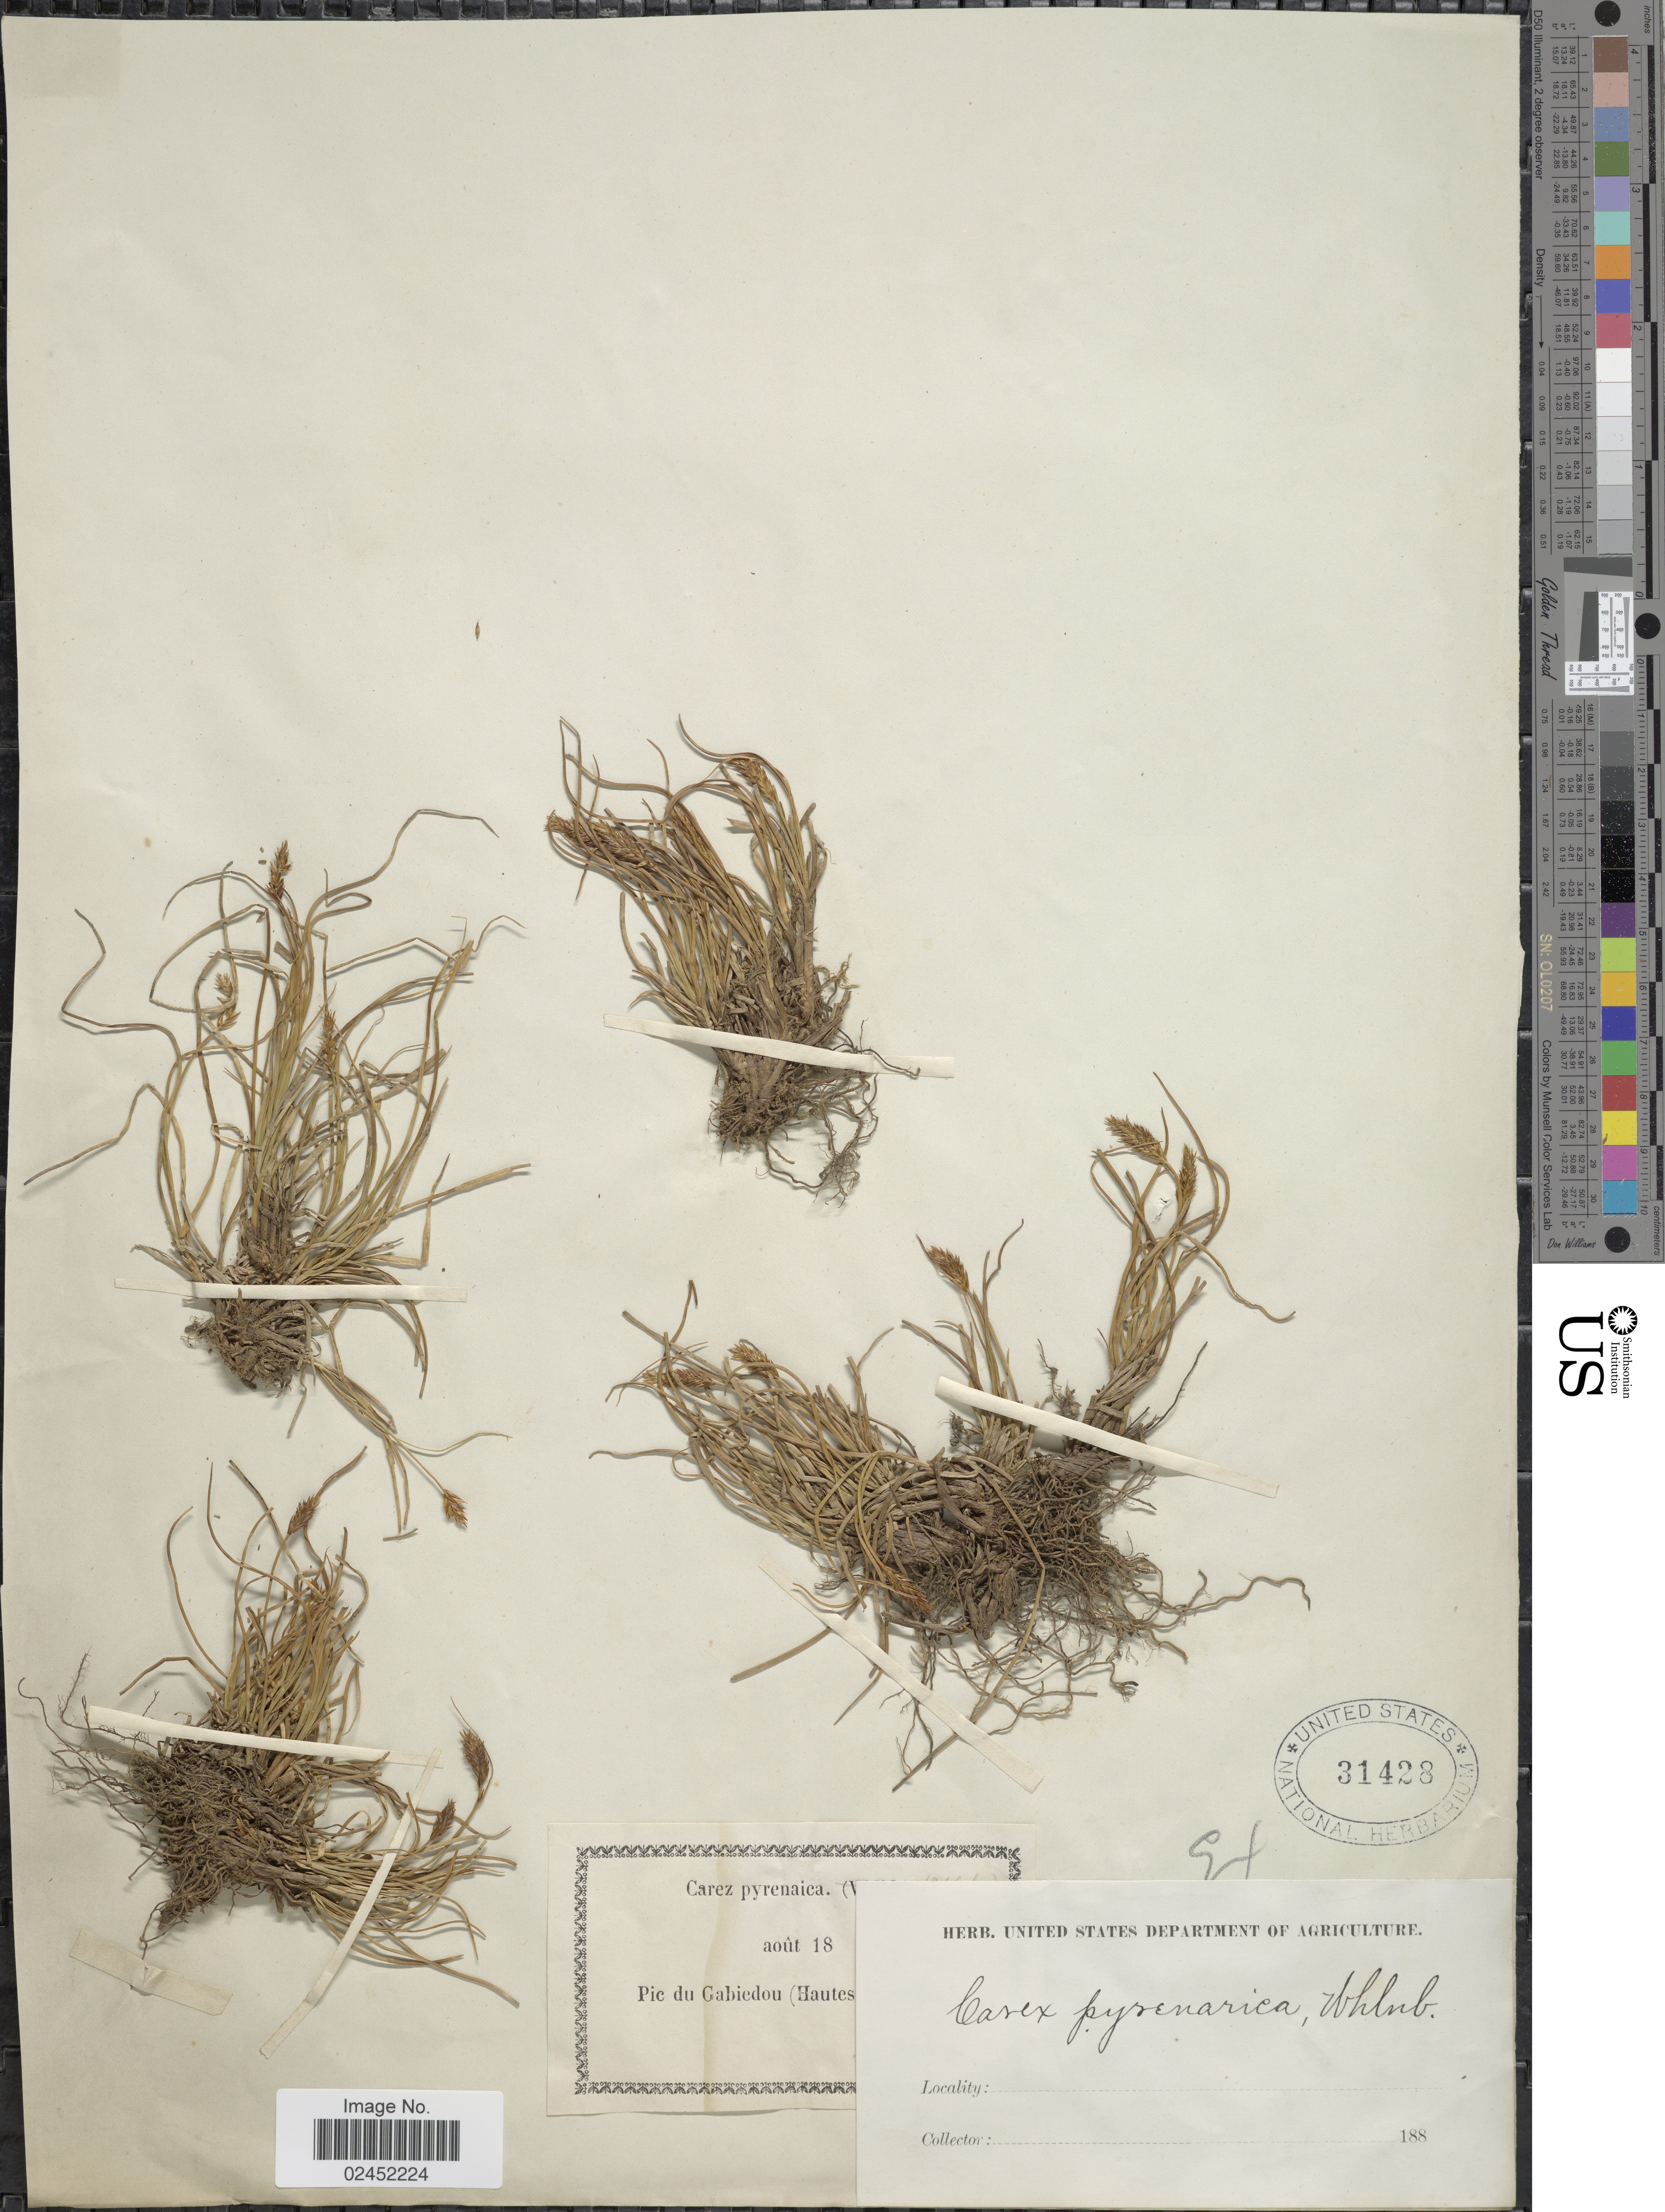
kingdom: Plantae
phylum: Tracheophyta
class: Liliopsida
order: Poales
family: Cyperaceae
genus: Carex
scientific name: Carex pyrenaica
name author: Wahlenb.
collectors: ex herb. U. S. Department of Agriculture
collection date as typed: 188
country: Spain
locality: Pic du Gabiedou (Hautes.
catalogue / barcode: US 31428